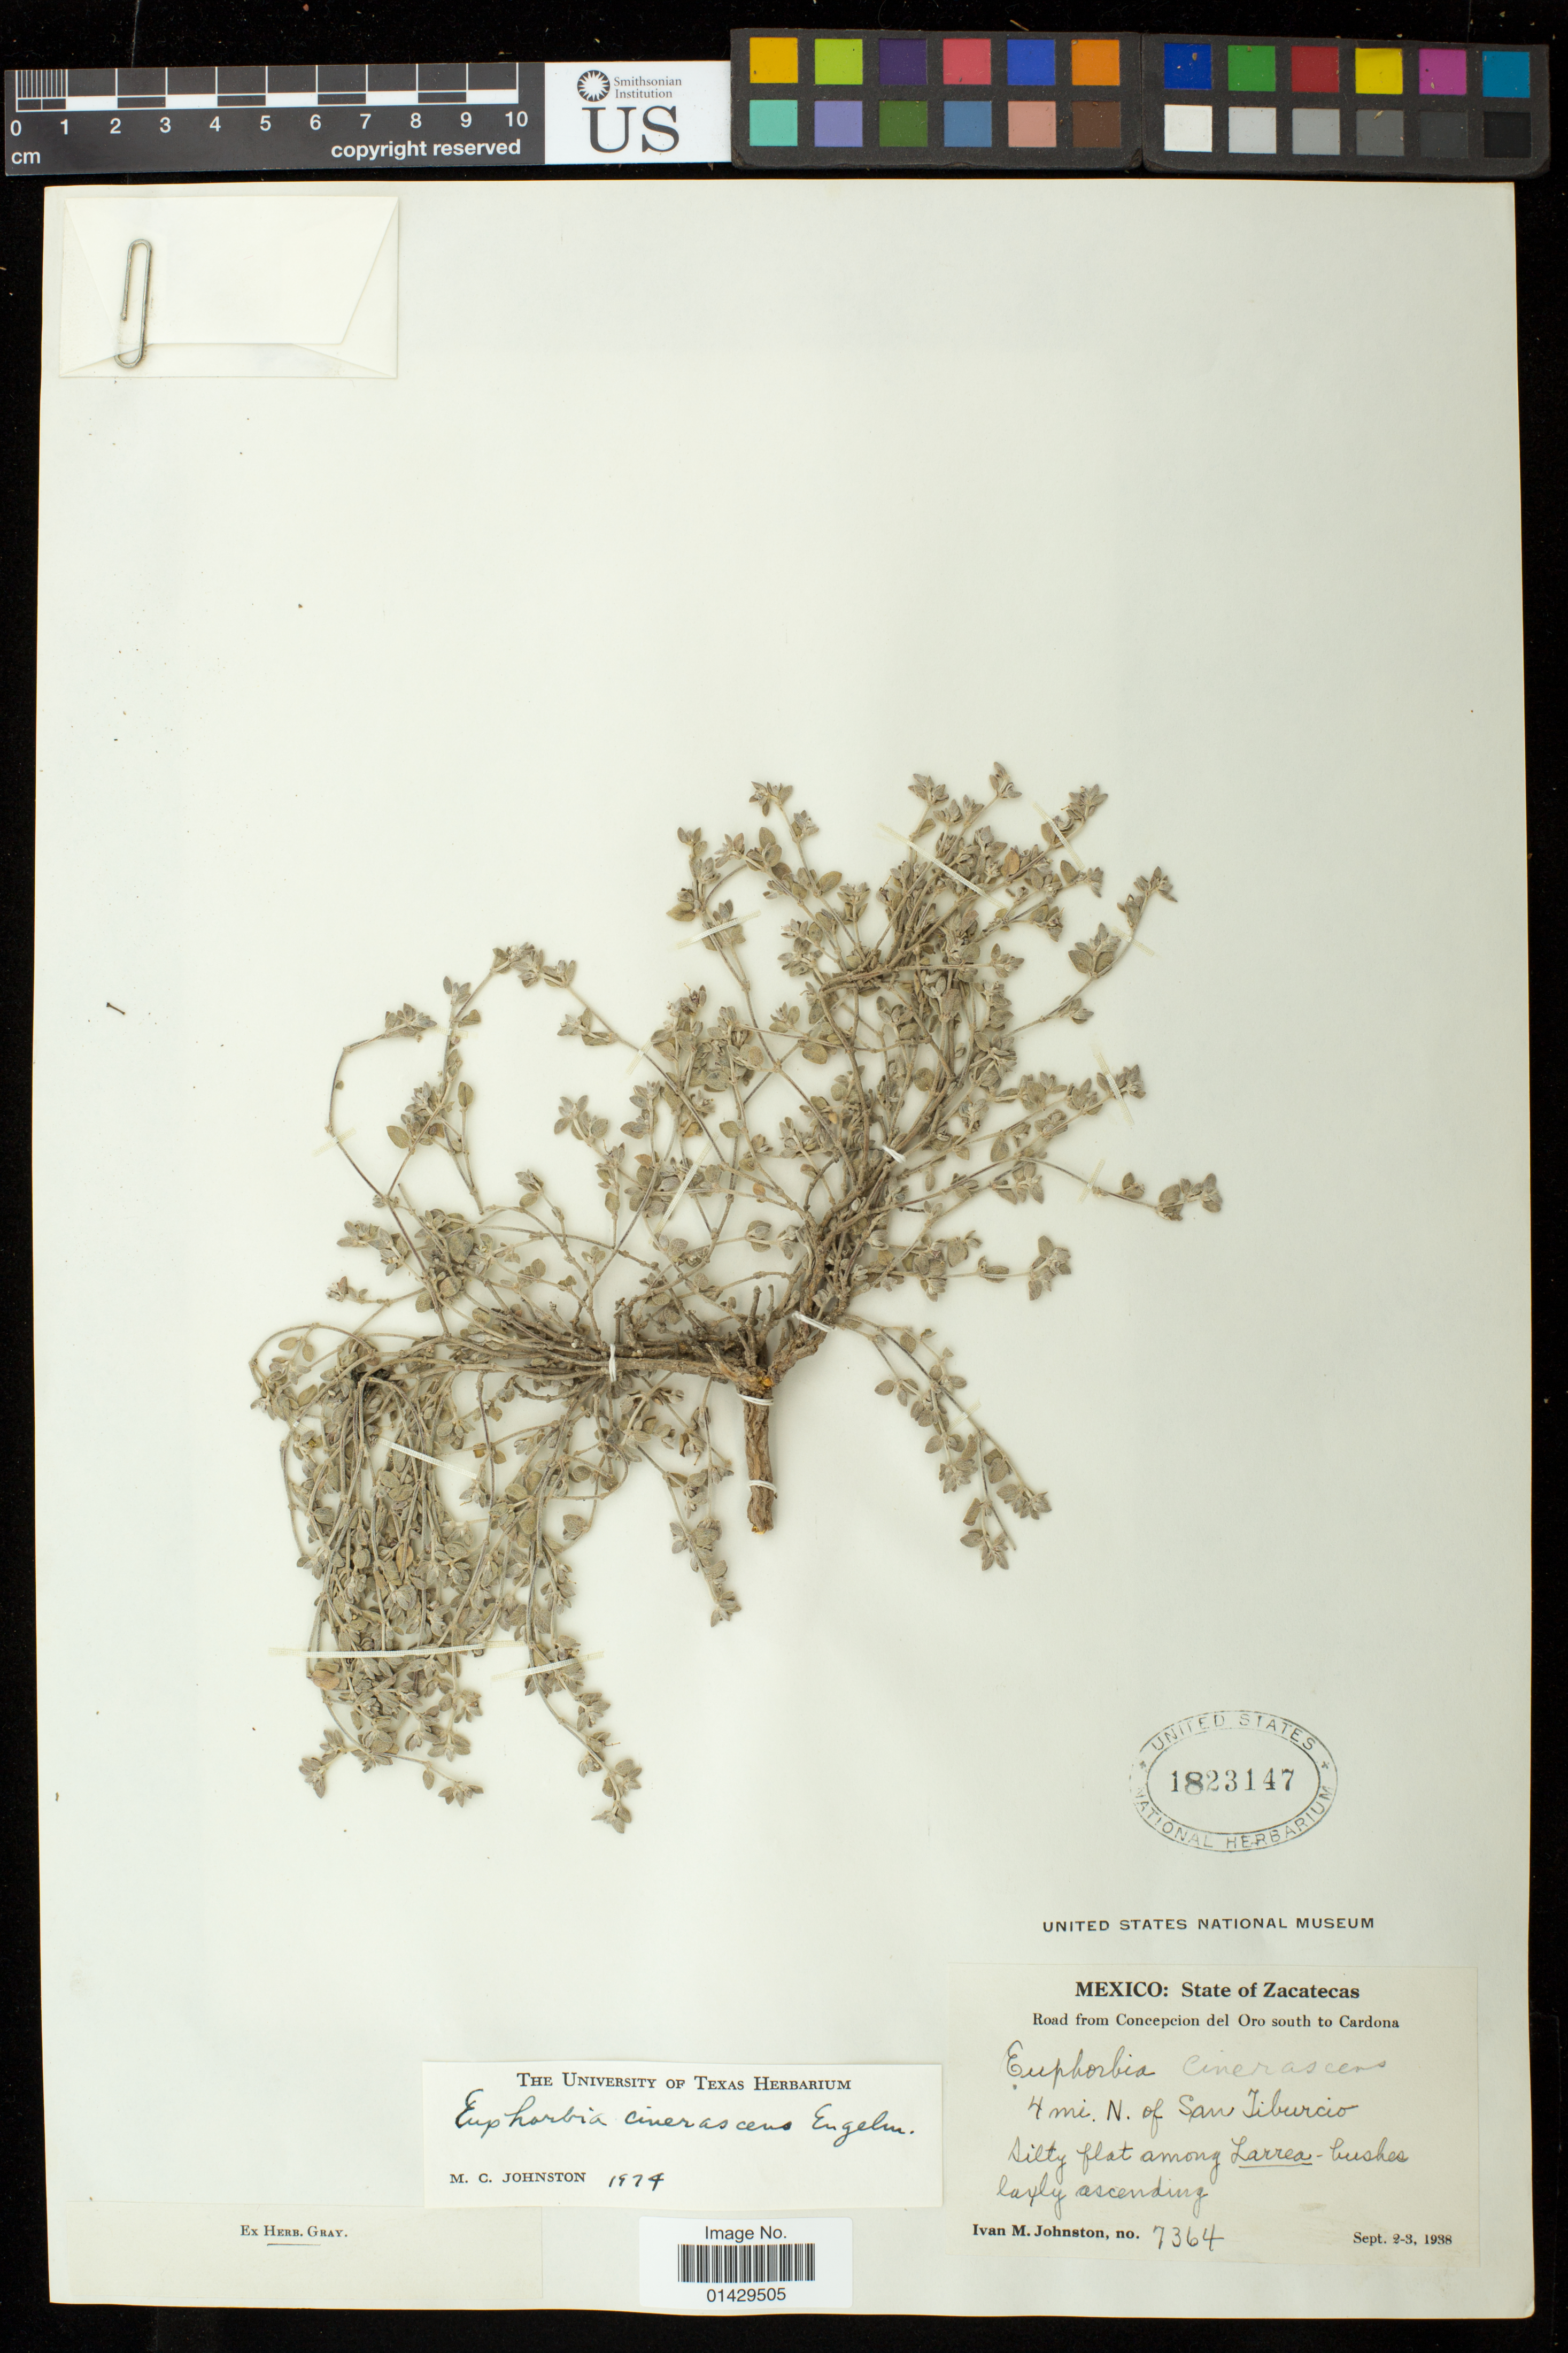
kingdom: Plantae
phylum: Tracheophyta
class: Magnoliopsida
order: Malpighiales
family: Euphorbiaceae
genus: Euphorbia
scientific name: Euphorbia cinerascens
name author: Engelm. in Emory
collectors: I.M. Johnston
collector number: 7364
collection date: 1938-09-02/1938-09-03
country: Mexico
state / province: Zacatecas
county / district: Concepción del Oro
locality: Road from Concepcion del Oro south to Cardona; 4 mi. N. of San Tiburcio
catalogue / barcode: US 1823147